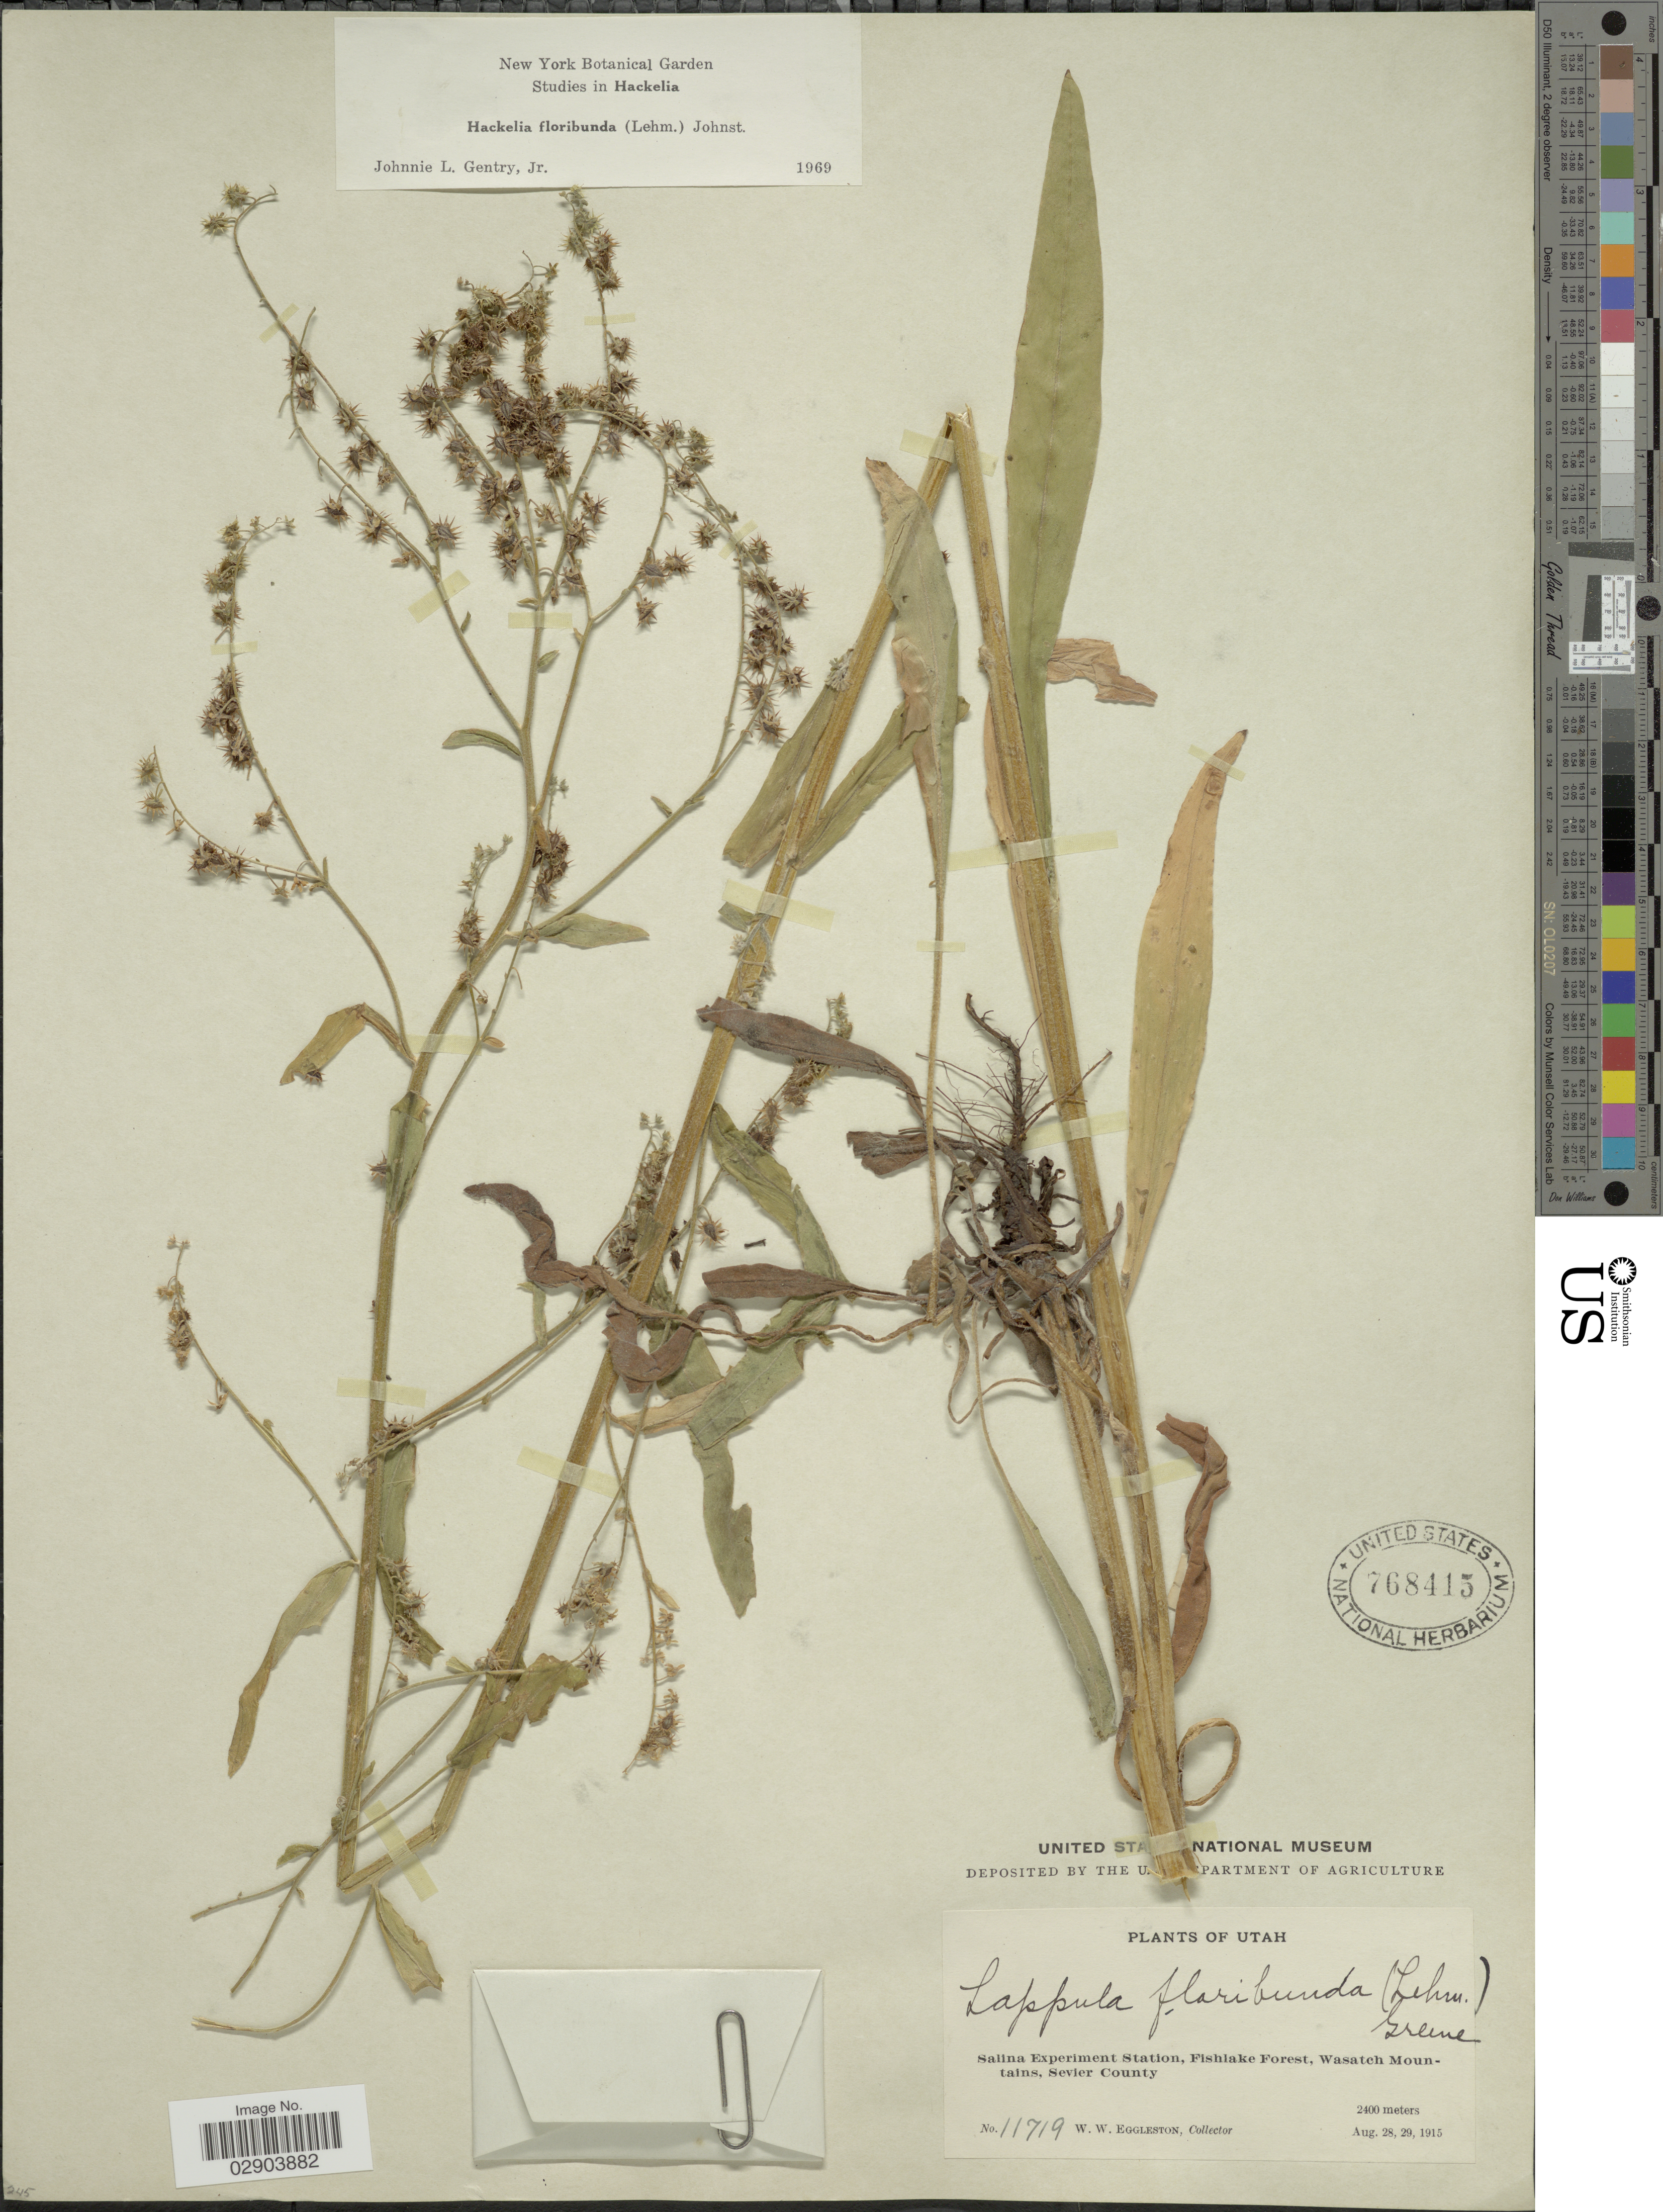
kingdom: Plantae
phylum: Tracheophyta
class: Magnoliopsida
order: Boraginales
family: Boraginaceae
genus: Hackelia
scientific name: Hackelia floribunda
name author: (Lehm.) I.M. Johnst.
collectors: W. W. Eggleston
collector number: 11719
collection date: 1915-08-28/1915-08-29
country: United States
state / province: Utah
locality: Salina Experiment Station, Fishlake Forest, Wasatch Mountains, Sevier County.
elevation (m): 2400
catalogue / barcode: US 768415